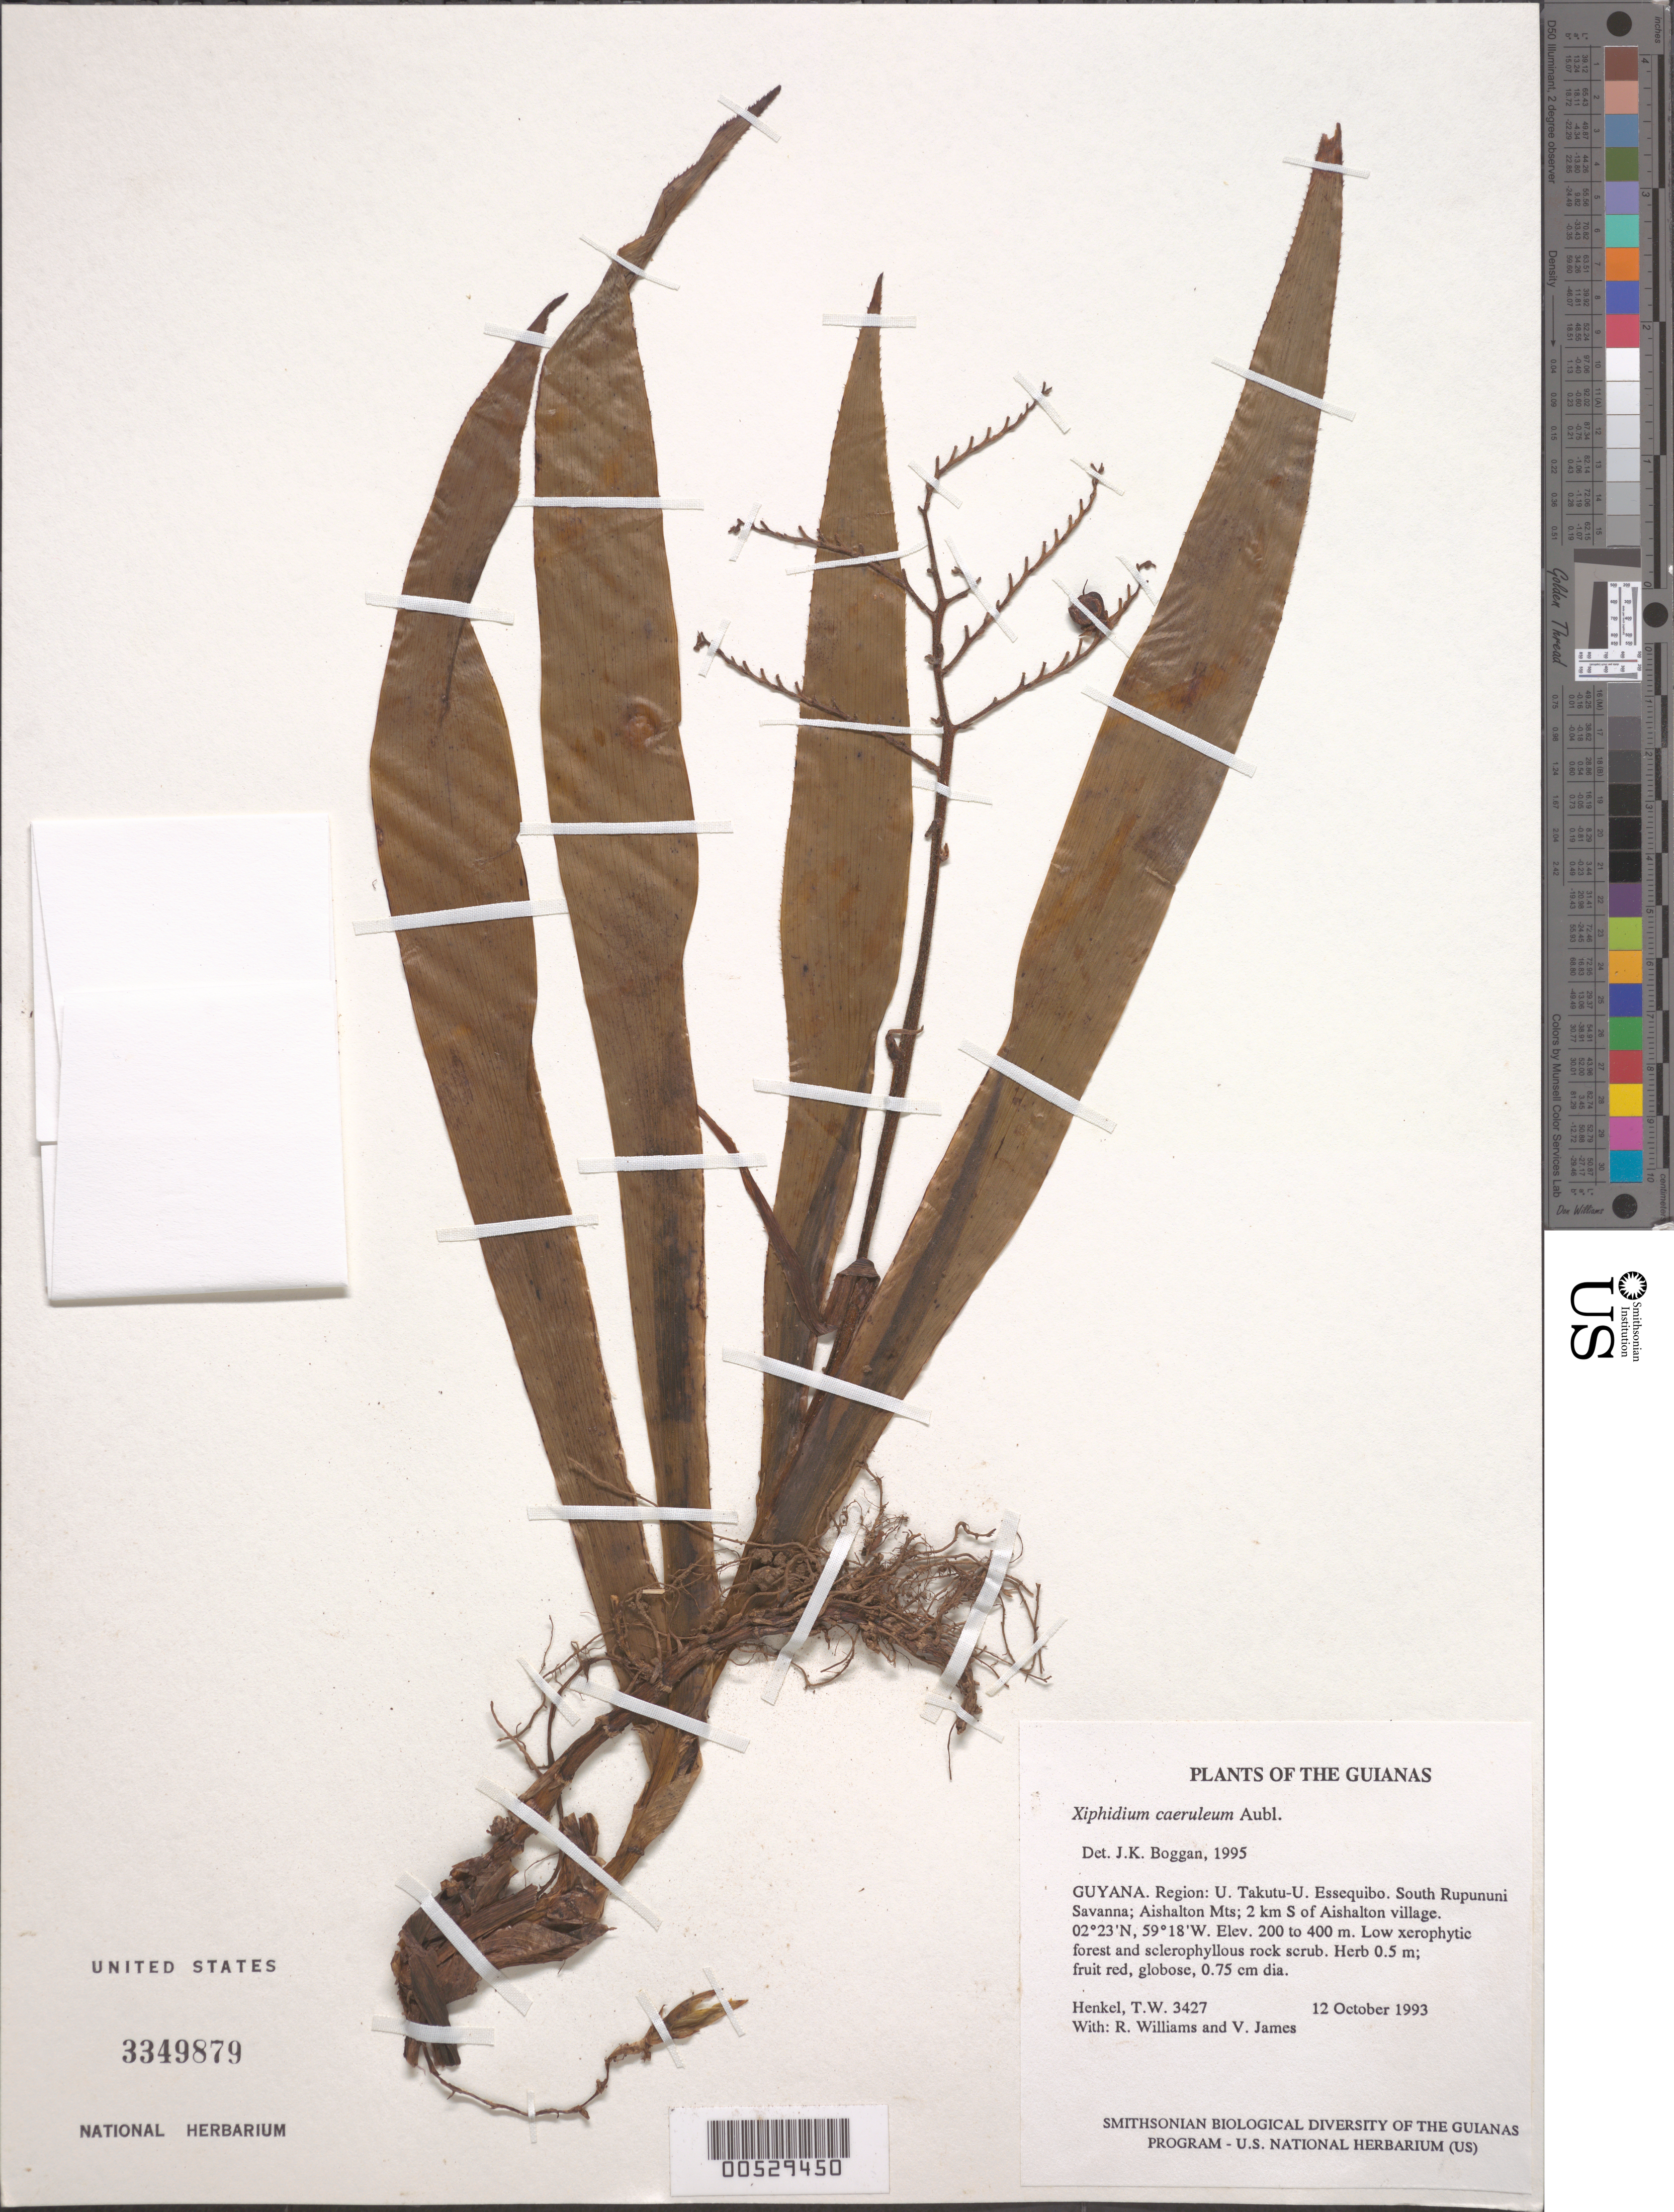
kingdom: Plantae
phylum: Tracheophyta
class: Liliopsida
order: Commelinales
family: Haemodoraceae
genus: Xiphidium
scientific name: Xiphidium caeruleum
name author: Aubl.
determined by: Boggan, J. K., (US), NMNH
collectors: T. Henkel, R. Williams & V. James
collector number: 3427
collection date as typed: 12 October 1993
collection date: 1993-10-12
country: Guyana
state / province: U. Takutu-U. Essequibo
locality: South Rupununi Savanna; Aishalton Mts; 2 km S of Aishalton village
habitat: Low xerophytic forest and sclerophyllous rock scrub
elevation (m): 200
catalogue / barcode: US 3349879